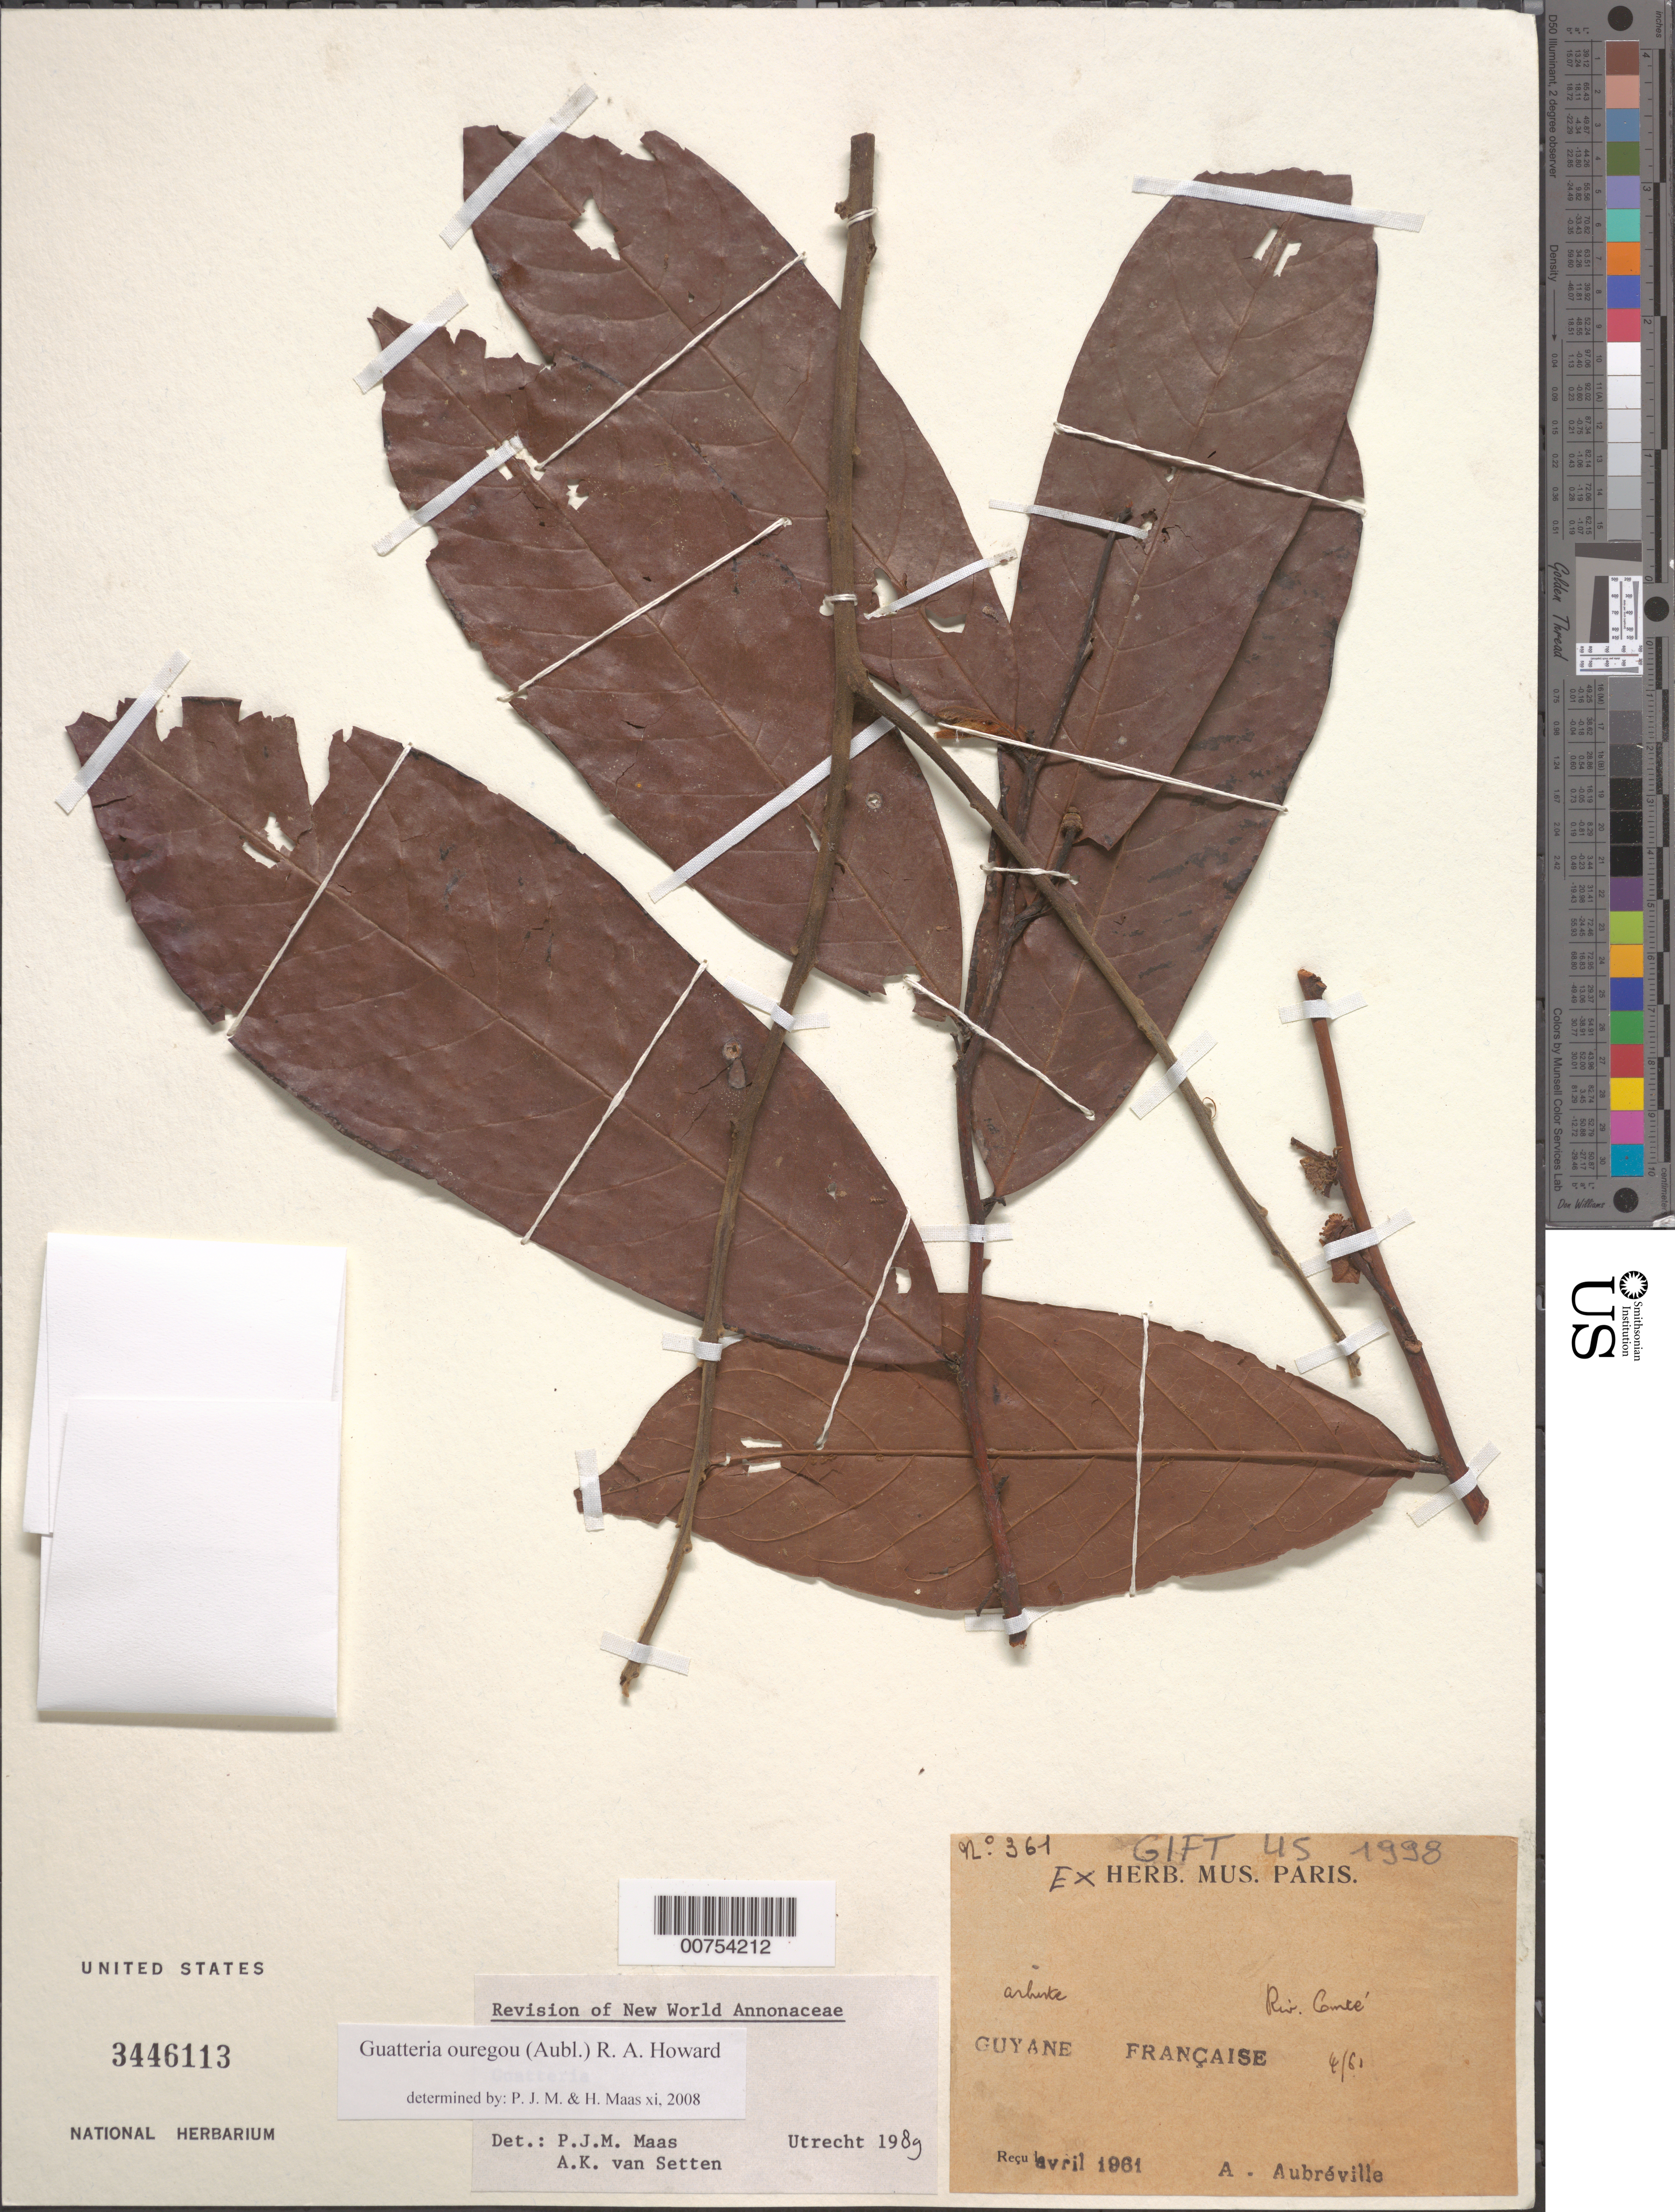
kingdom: Plantae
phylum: Tracheophyta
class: Magnoliopsida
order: Magnoliales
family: Annonaceae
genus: Guatteria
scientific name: Guatteria ouregou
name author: (Aubl.) Dunal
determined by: Maas, Paul J.; Maas, H.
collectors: A. Aubréville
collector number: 361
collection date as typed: Apr-61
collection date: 1961-04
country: French Guiana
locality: Rivière Comté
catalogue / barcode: US 3446113